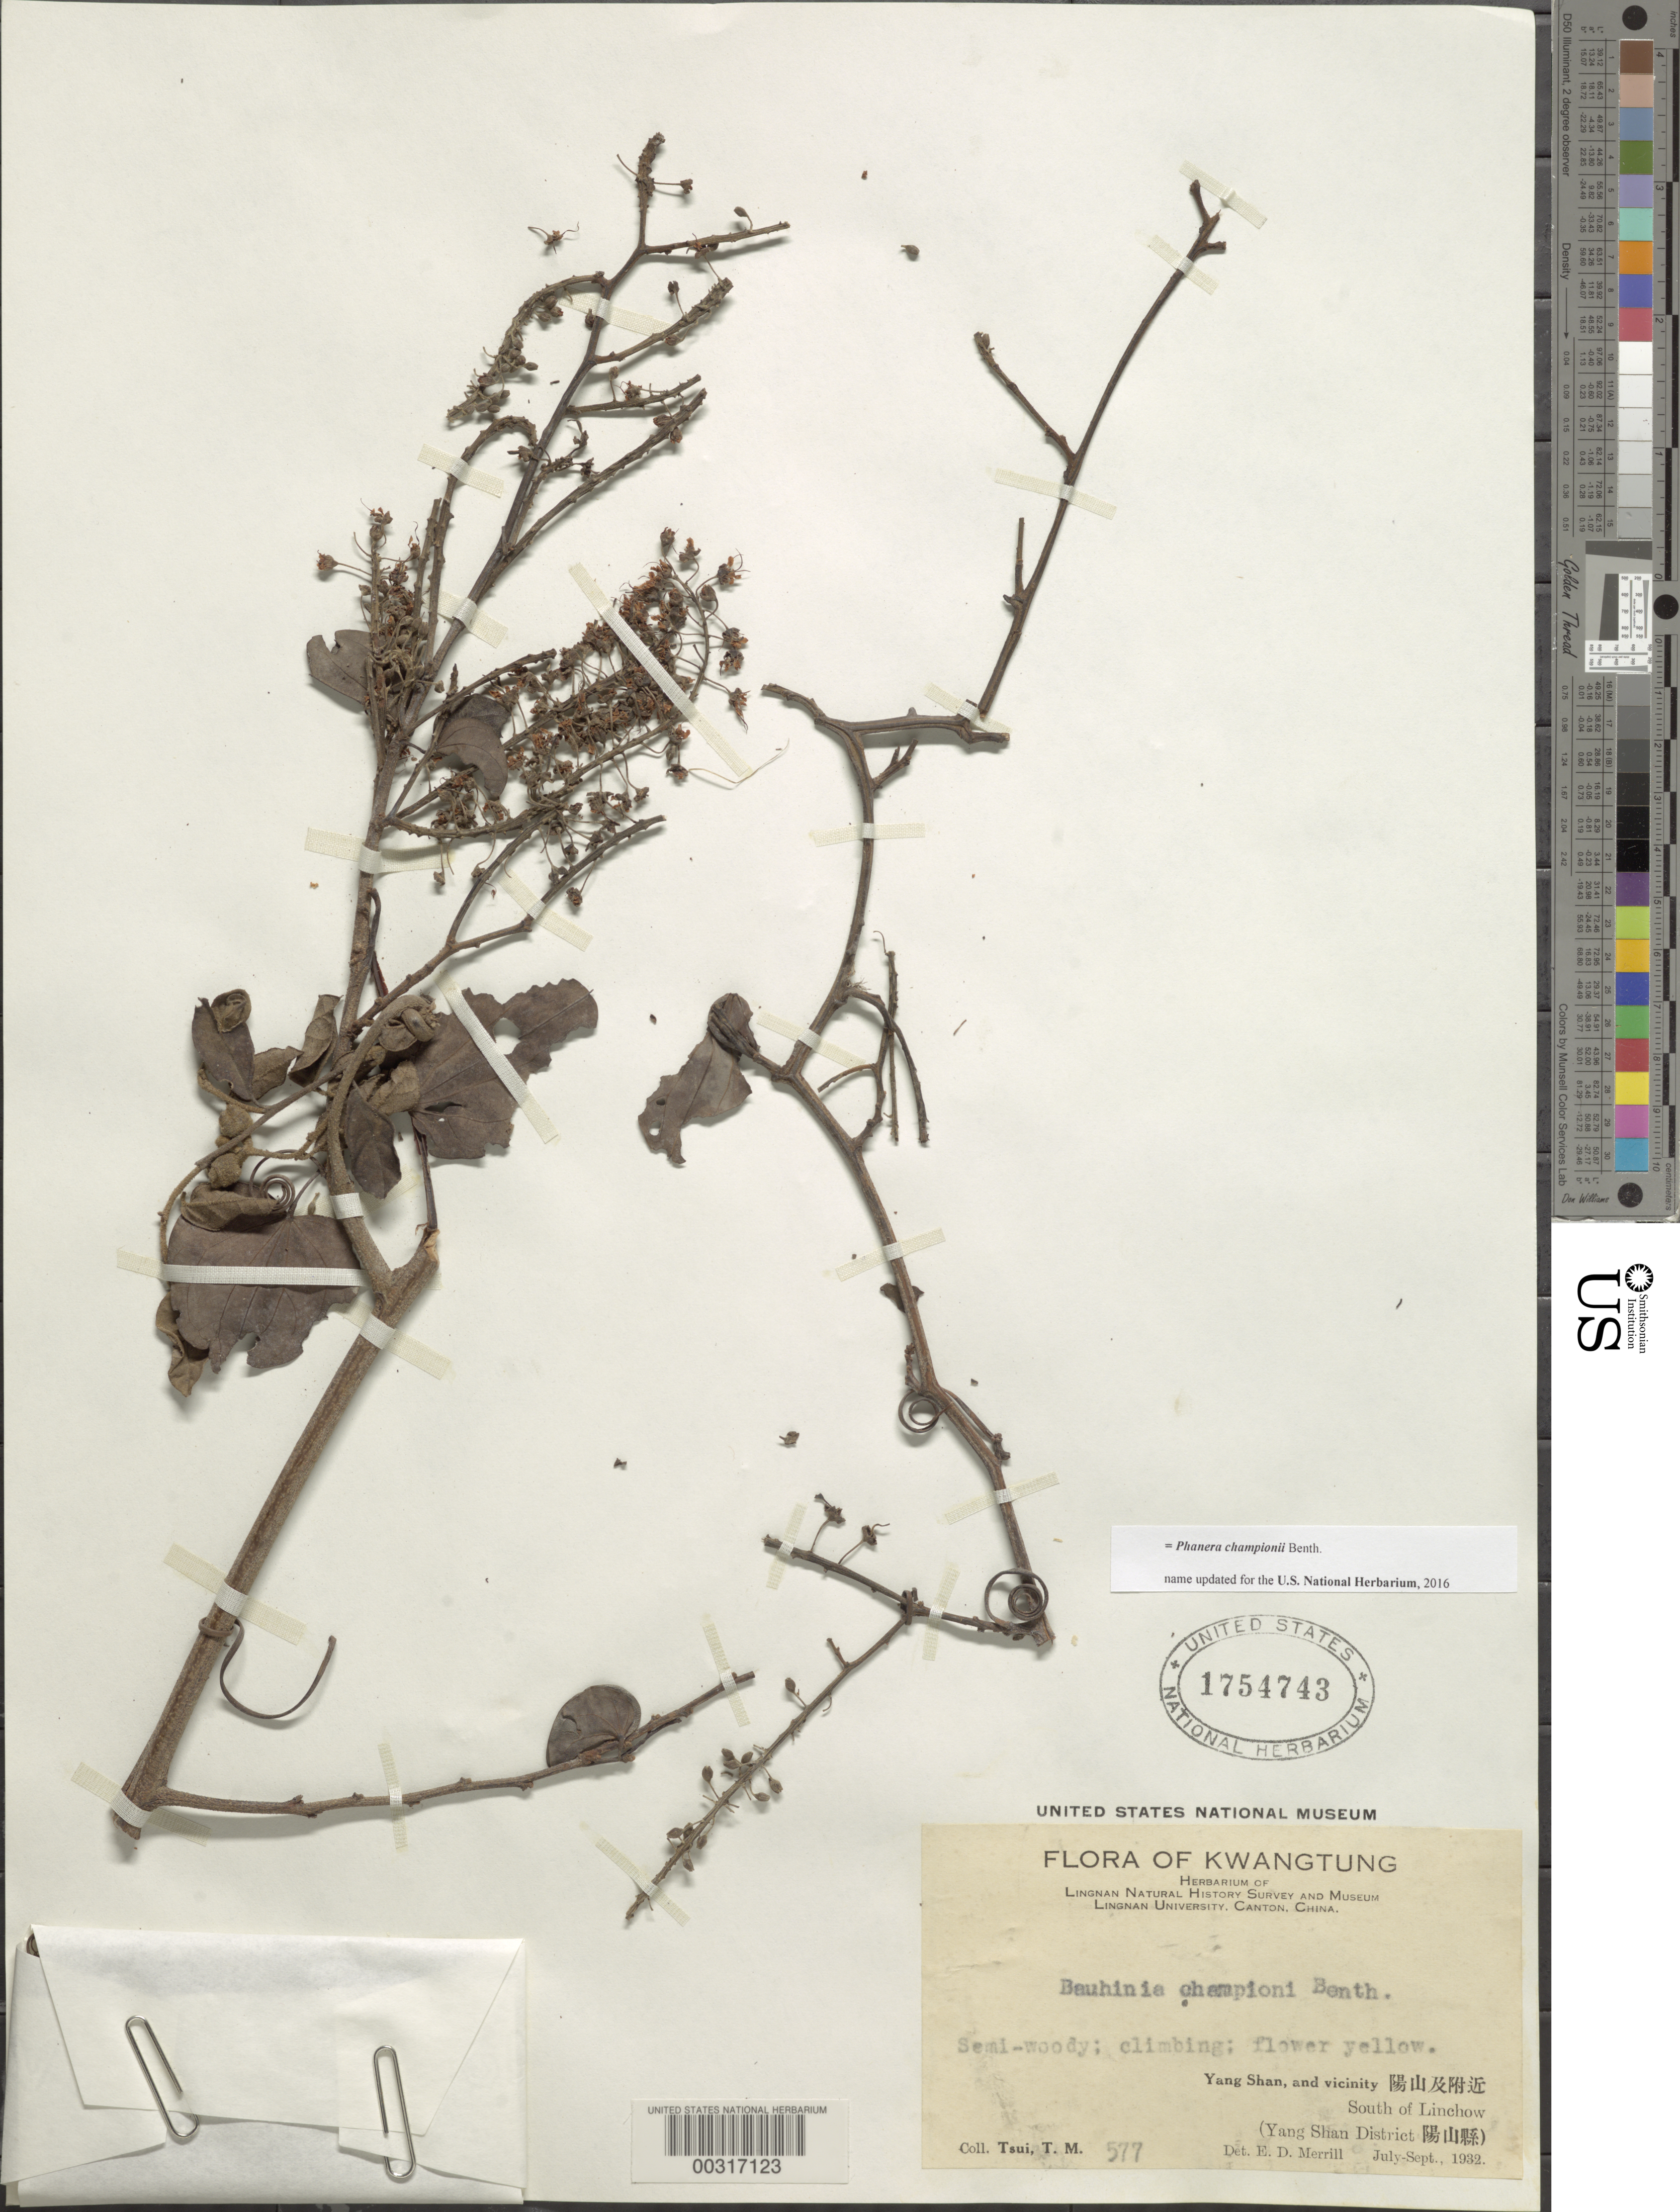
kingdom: Plantae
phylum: Tracheophyta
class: Magnoliopsida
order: Fabales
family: Fabaceae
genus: Phanera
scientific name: Phanera championii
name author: Benth.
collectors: T. Tsui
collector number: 577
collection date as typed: Jul 1932 to -- Sep 1932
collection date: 1932-07/1932-09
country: China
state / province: Guangxi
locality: Yang shan dist., s of linchow, yang shan, and vicinity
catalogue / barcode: US 1754743